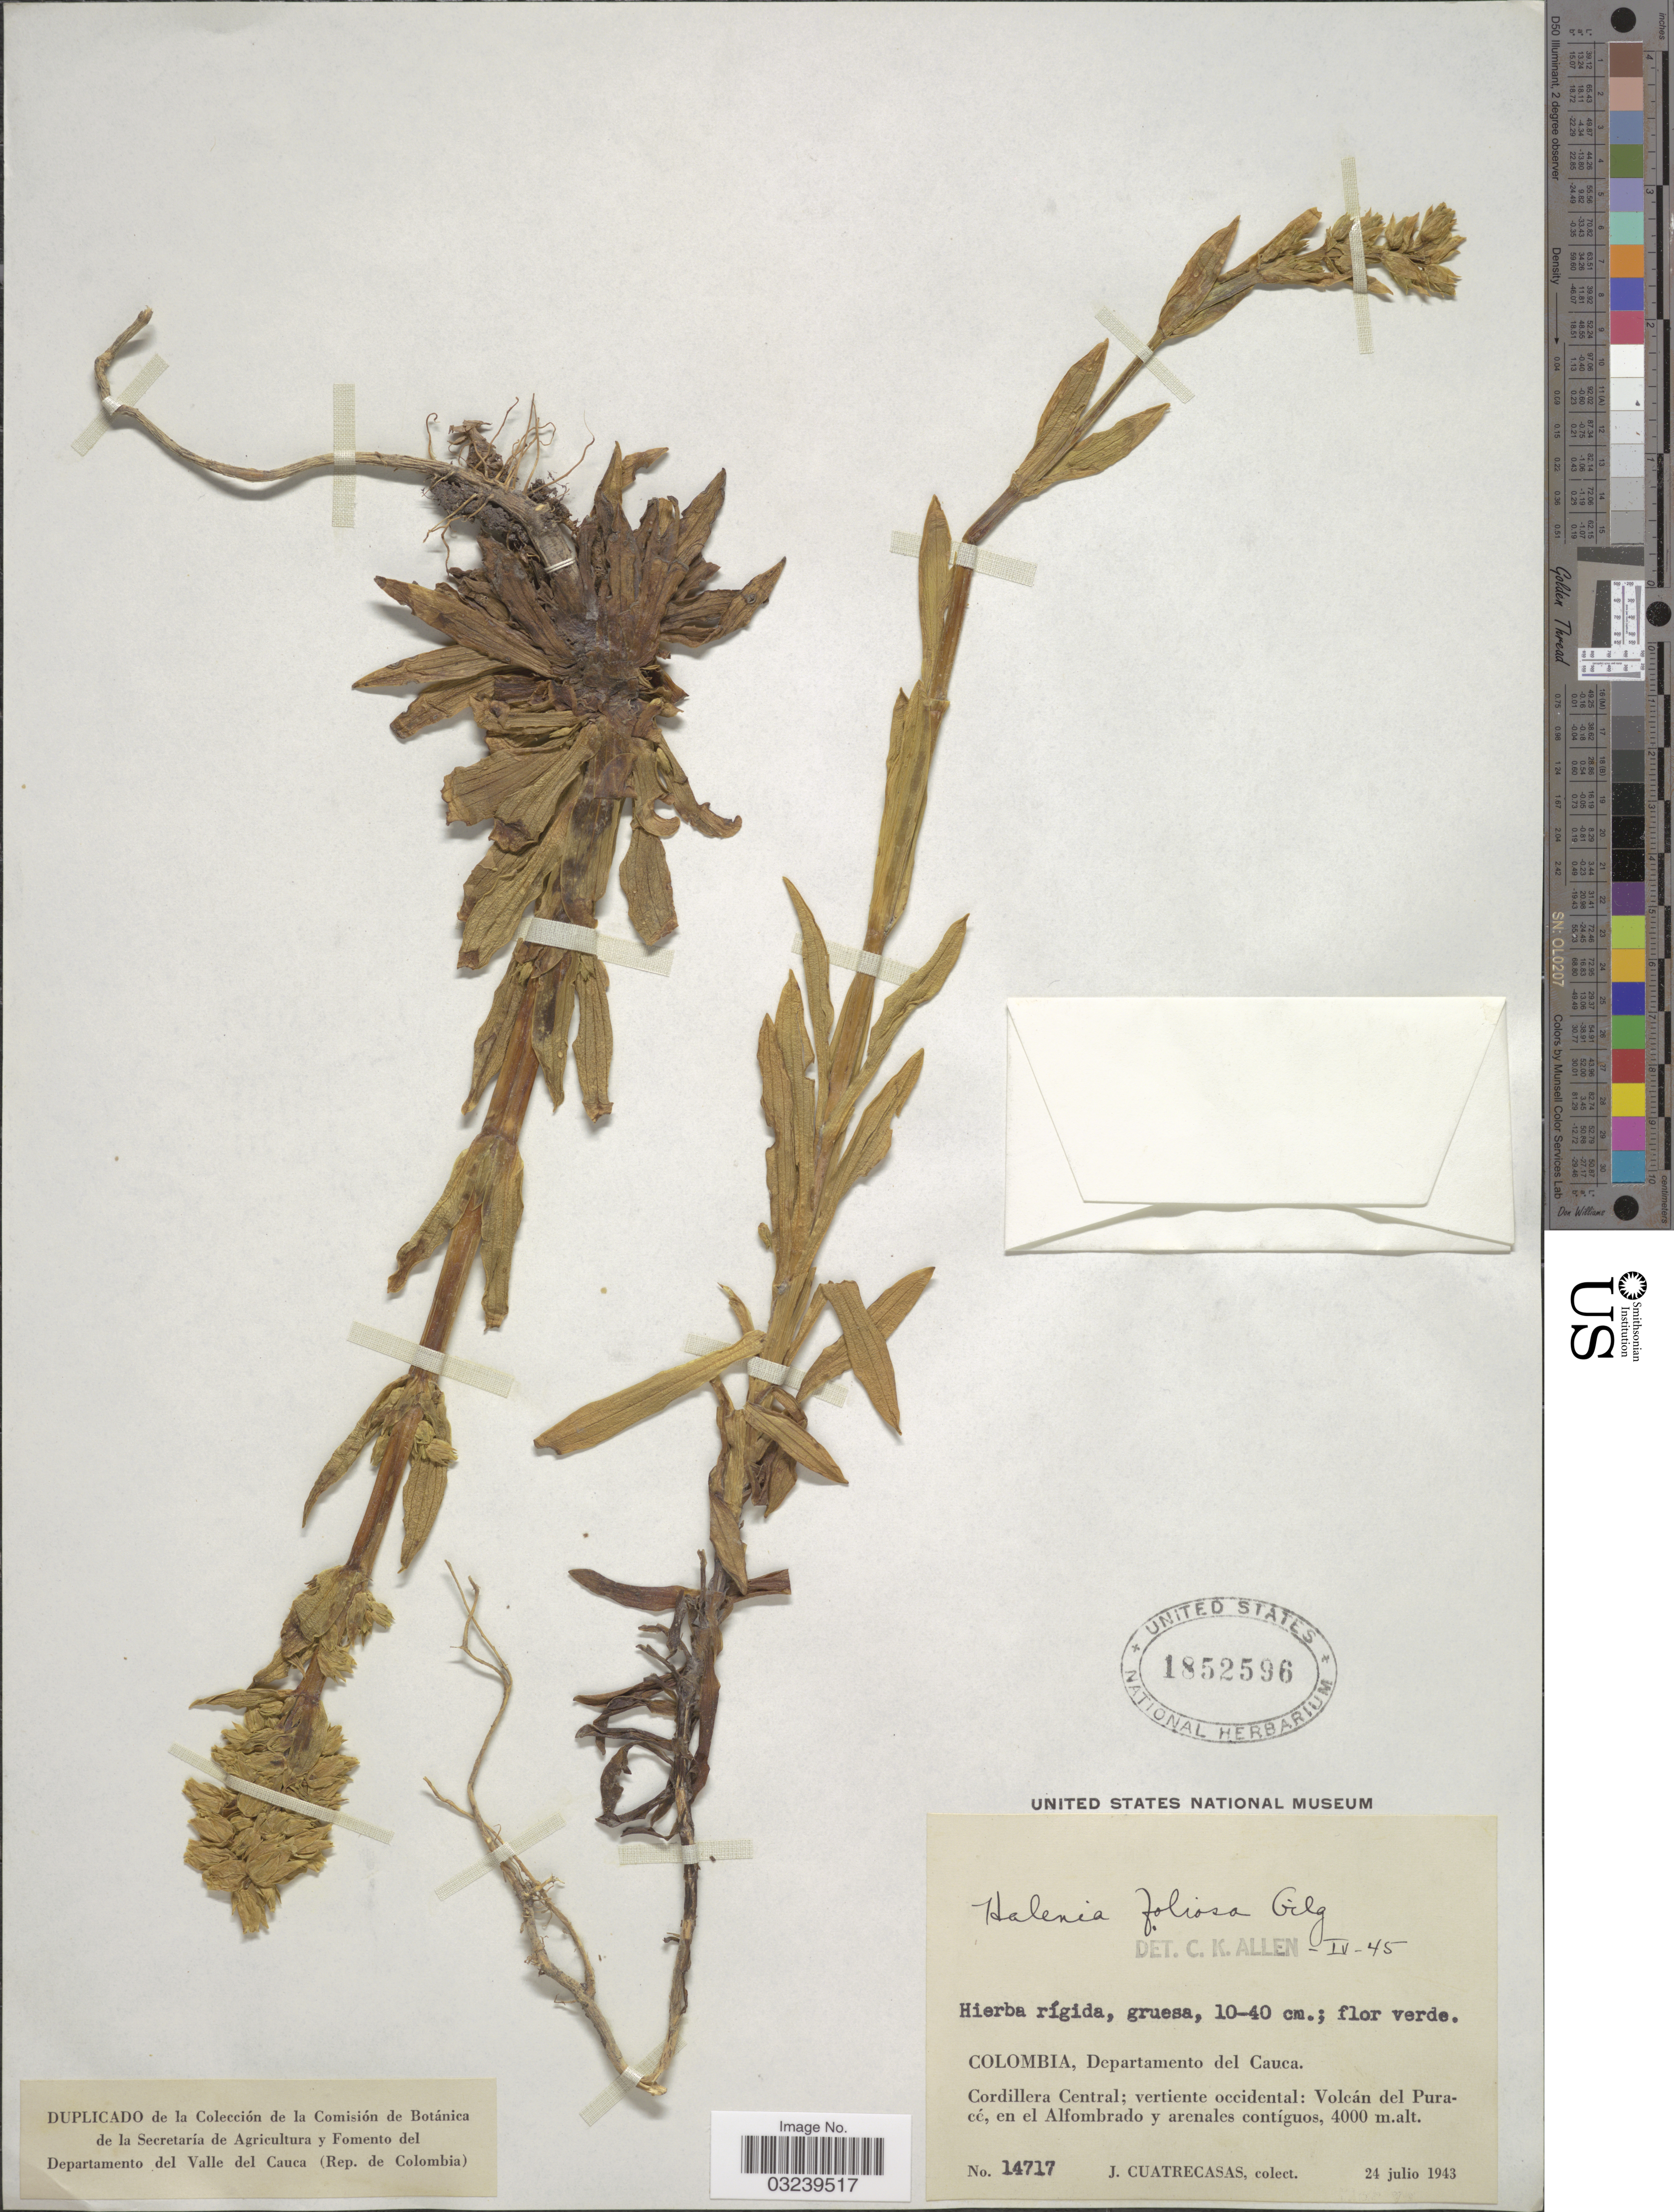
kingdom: Plantae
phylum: Tracheophyta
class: Magnoliopsida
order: Gentianales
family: Gentianaceae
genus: Halenia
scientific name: Halenia foliosa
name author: Gilg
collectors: J. Cuatrecasas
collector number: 14717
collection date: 1943-07-24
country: Colombia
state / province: Cauca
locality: Departamento del Cauca, Cordillera Central; vertiente occidental; Volcán del Puracá, en el Alfombrado y arenales contíguos.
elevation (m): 4000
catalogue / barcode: US 1852596